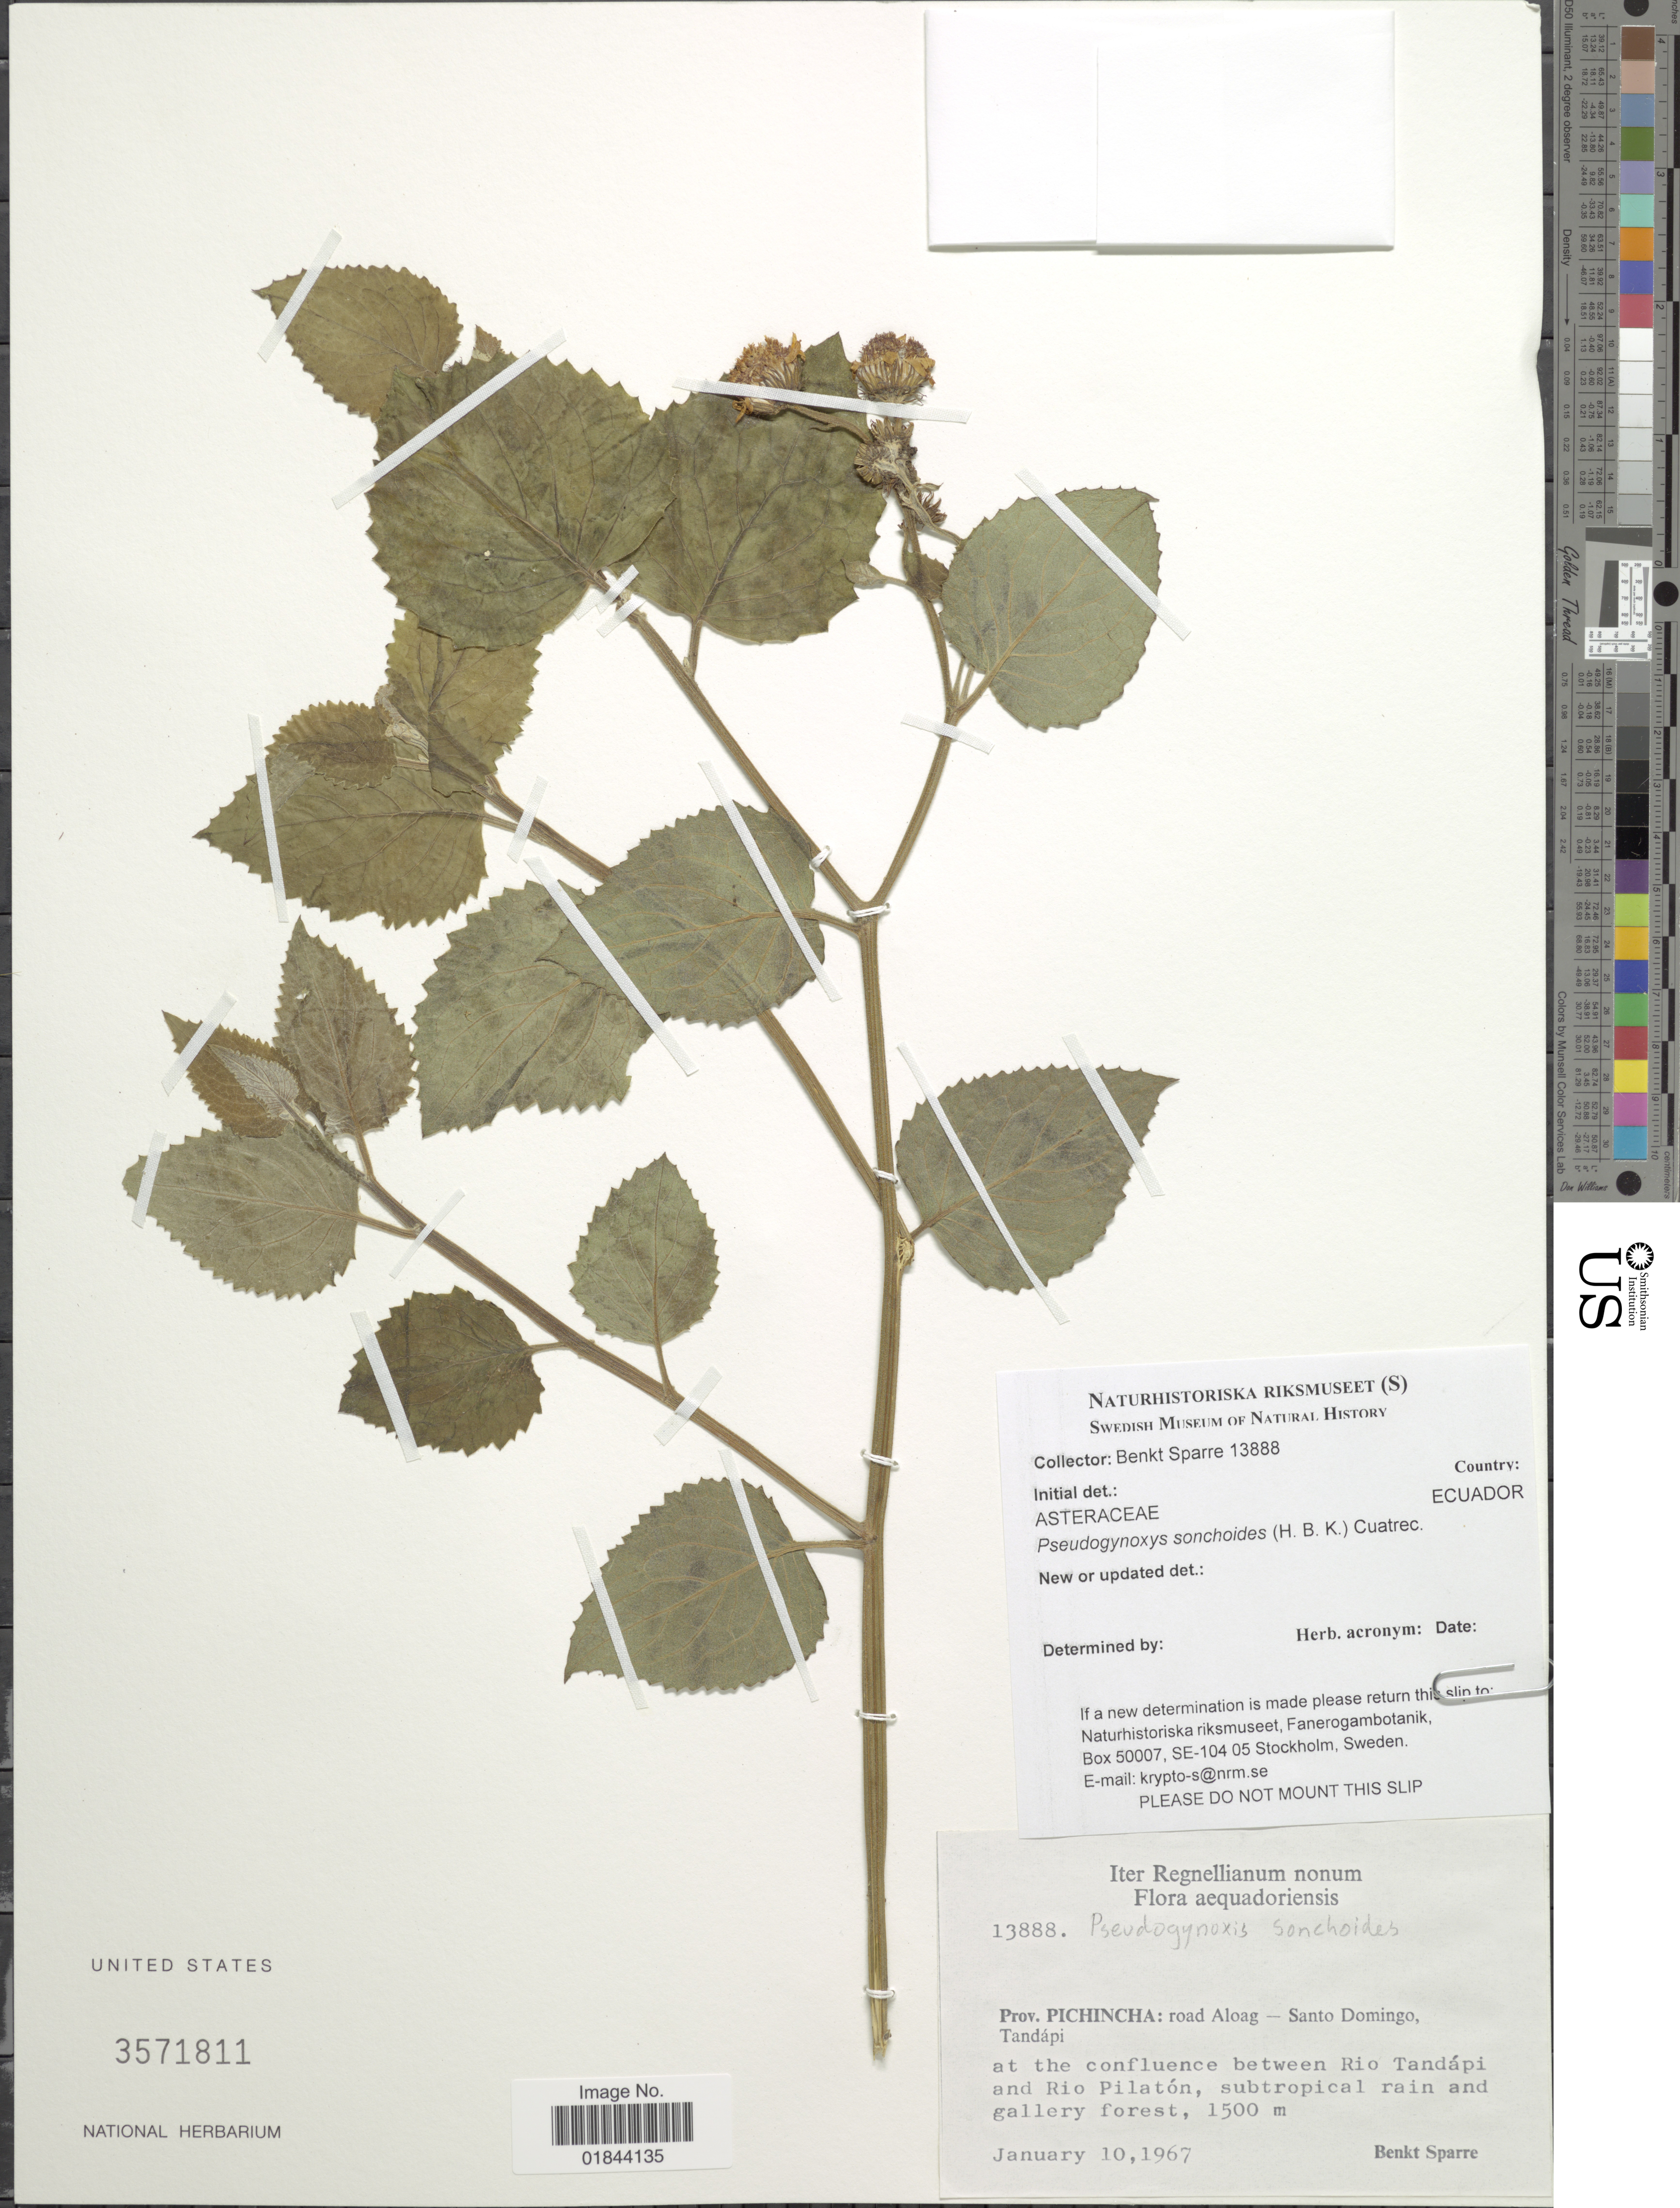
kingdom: Plantae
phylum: Tracheophyta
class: Magnoliopsida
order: Asterales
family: Asteraceae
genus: Pseudogynoxys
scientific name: Pseudogynoxys sonchoides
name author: (Kunth) Cuatrec.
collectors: B. Sparre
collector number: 13888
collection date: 1967-01-10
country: Ecuador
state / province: Pichincha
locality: Road along - Santo Domingo, Tandapi, at the confluence between Rio Tandapi and Rio Pilaton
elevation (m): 1500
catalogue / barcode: US 3571811